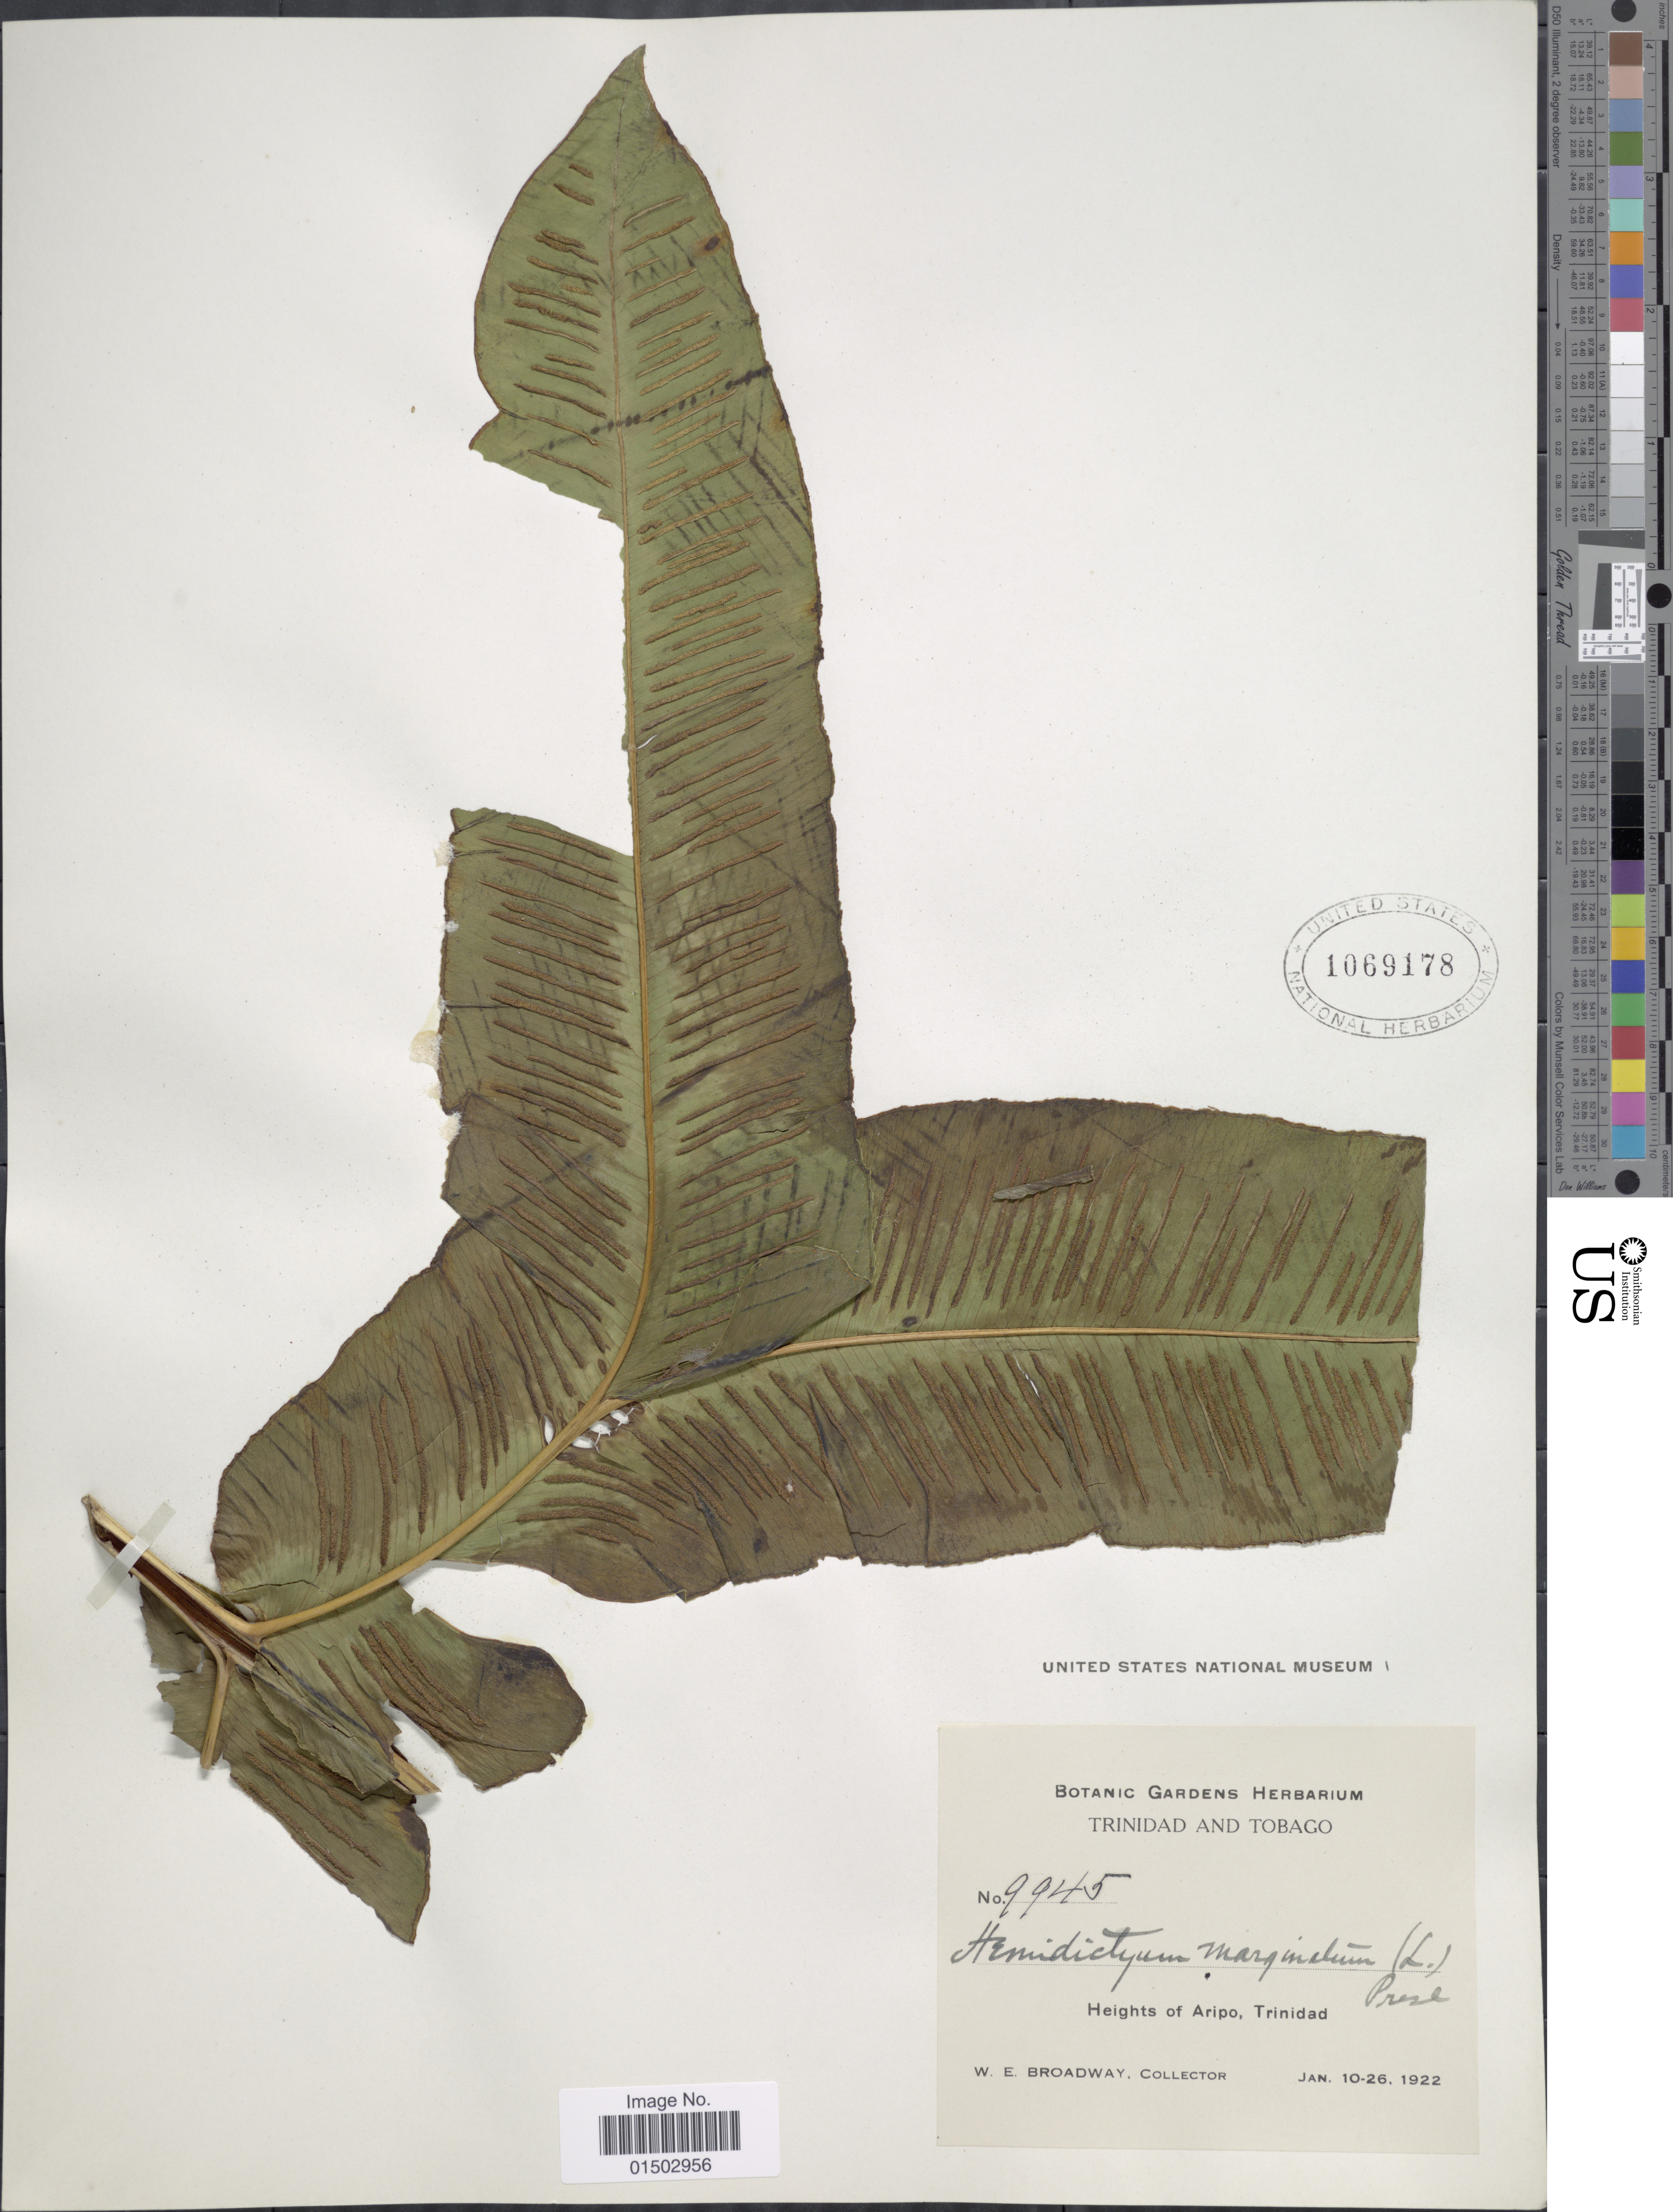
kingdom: Plantae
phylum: Tracheophyta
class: Polypodiopsida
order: Polypodiales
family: Hemidictyaceae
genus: Hemidictyum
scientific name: Hemidictyum marginatum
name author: (L.) C. Presl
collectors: W. E. Broadway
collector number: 9945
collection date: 1922-01-10/1922-01-26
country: Trinidad and Tobago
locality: Heights of Aripo. Trinidad.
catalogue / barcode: US 1069178